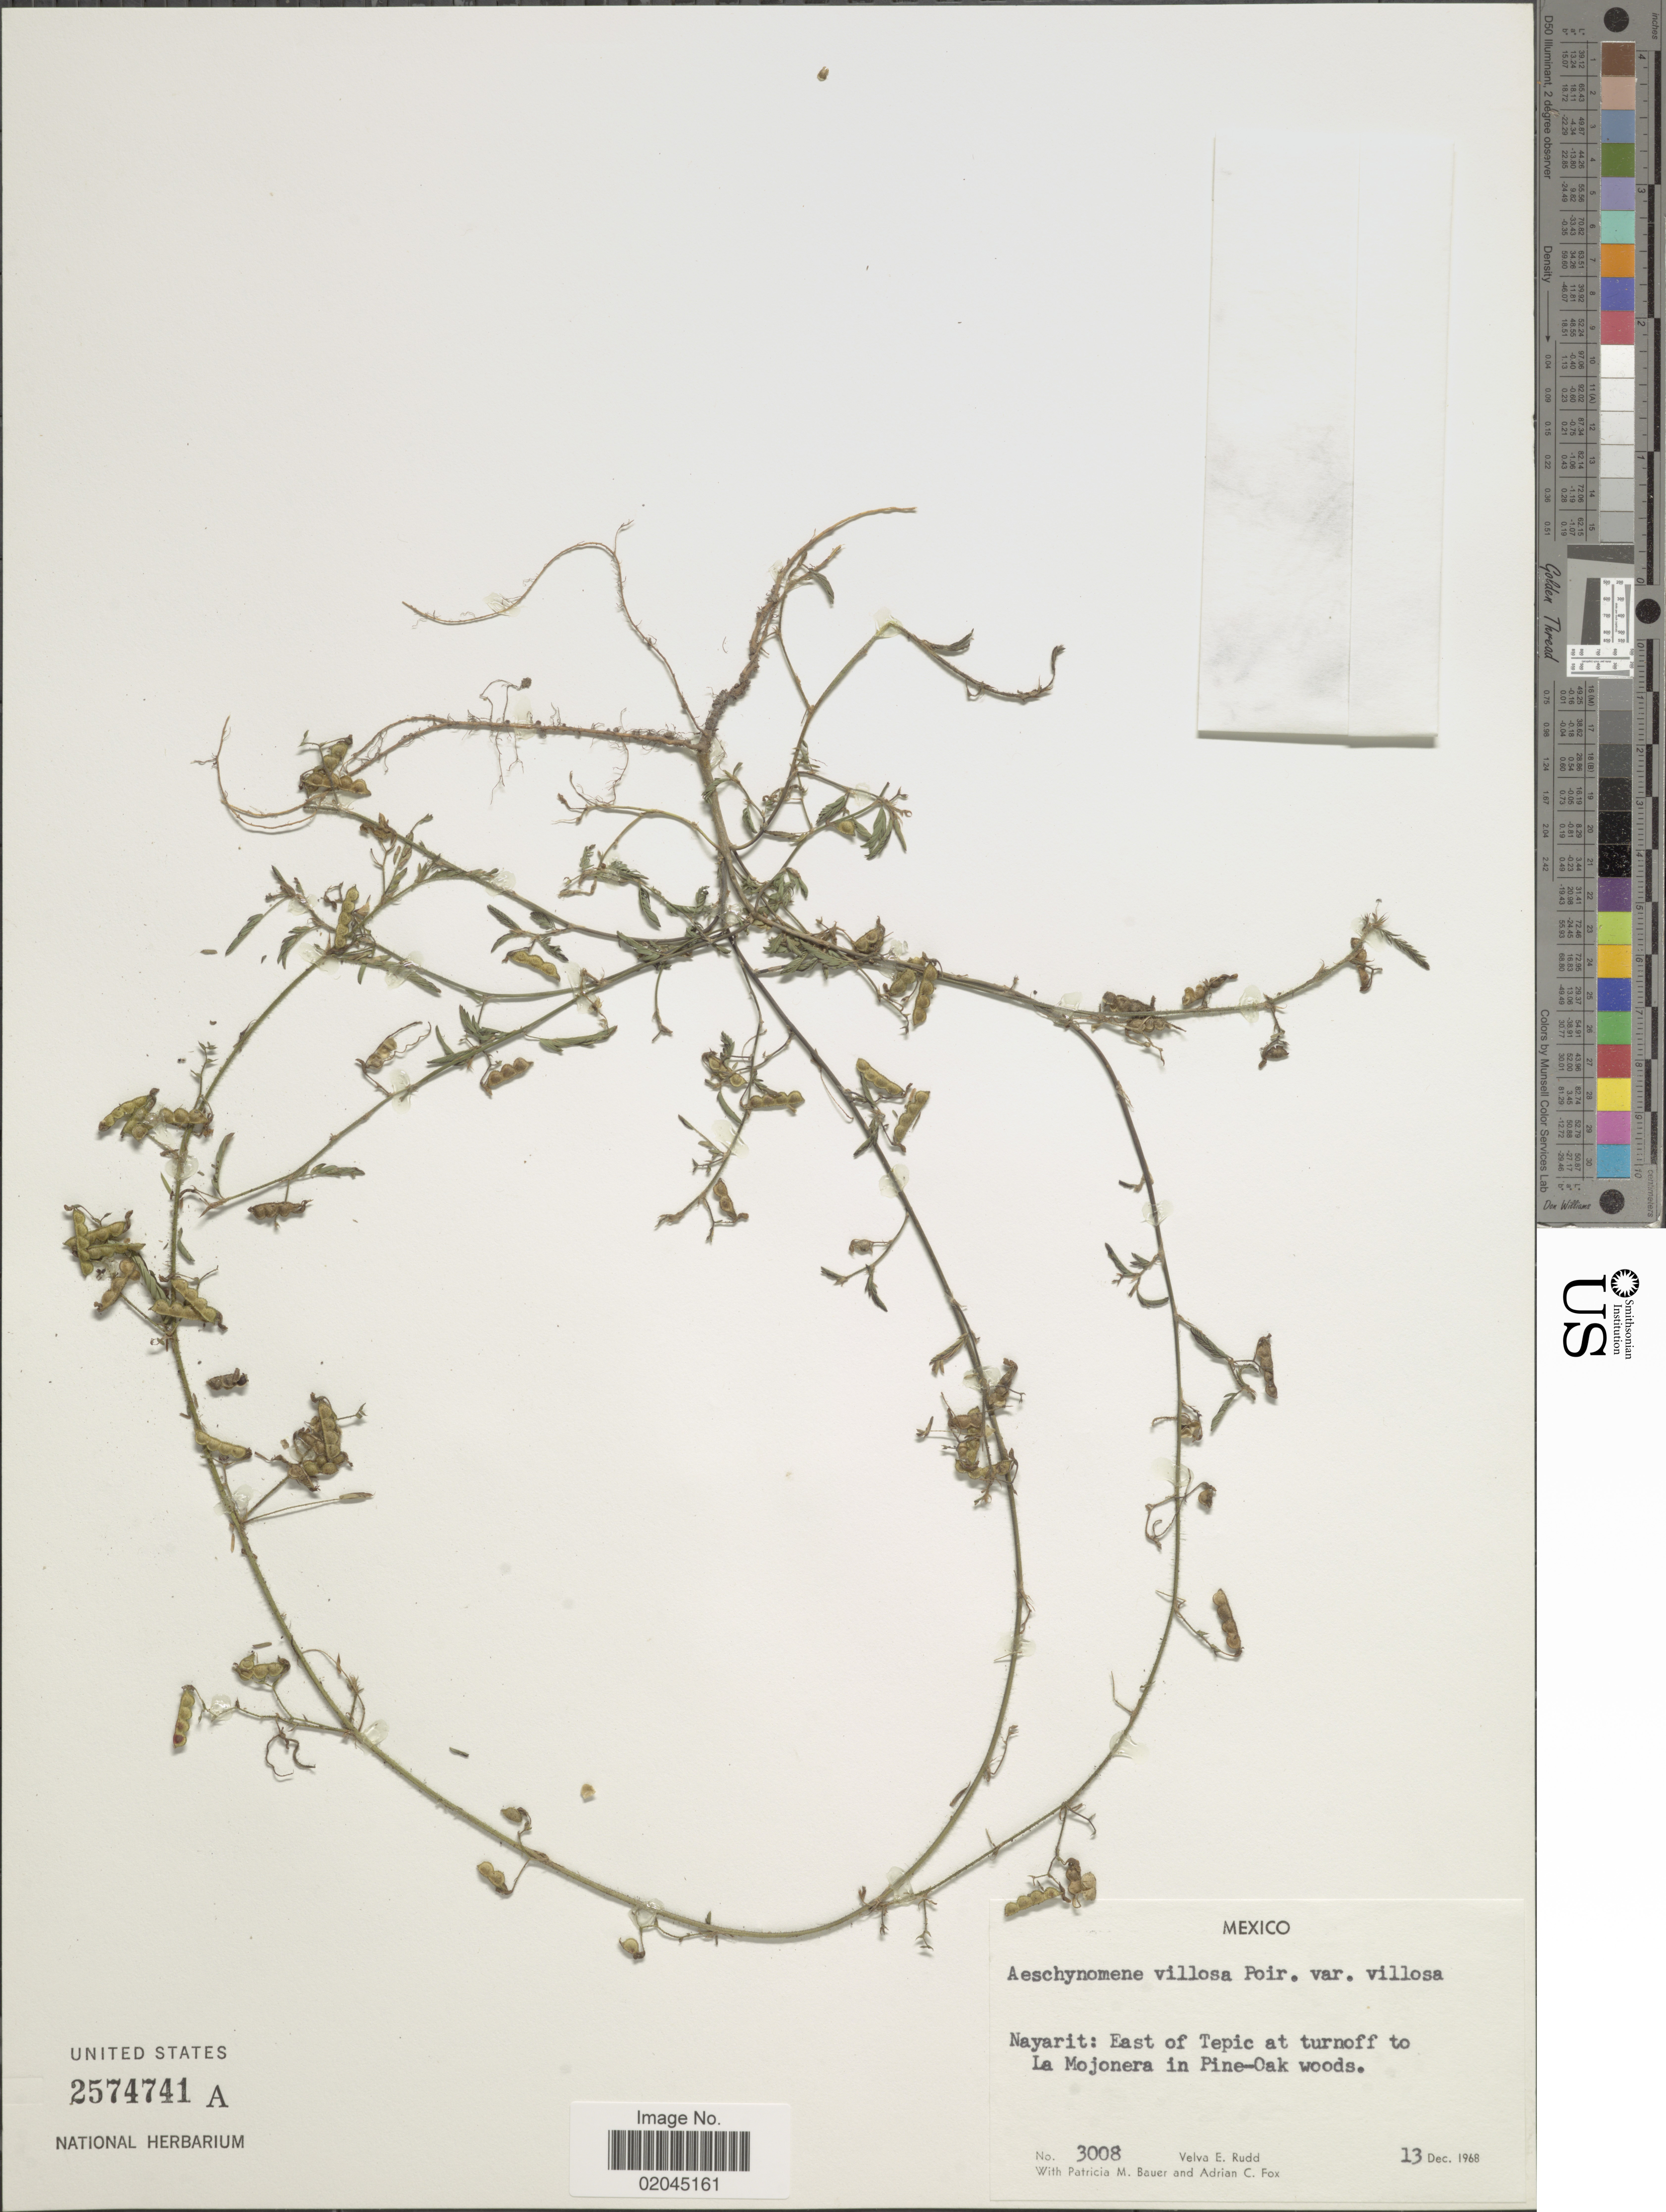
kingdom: Plantae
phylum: Tracheophyta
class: Magnoliopsida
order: Fabales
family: Fabaceae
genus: Aeschynomene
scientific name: Aeschynomene villosa var. villosa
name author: Poir.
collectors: V. E. Rudd, P. Bauer & A. Fox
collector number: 3008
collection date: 1968-12-13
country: Mexico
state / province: Nayarit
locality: East of Tepic at turnoff to La Mojonera in Pine-Oak woods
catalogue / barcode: US 2574741A